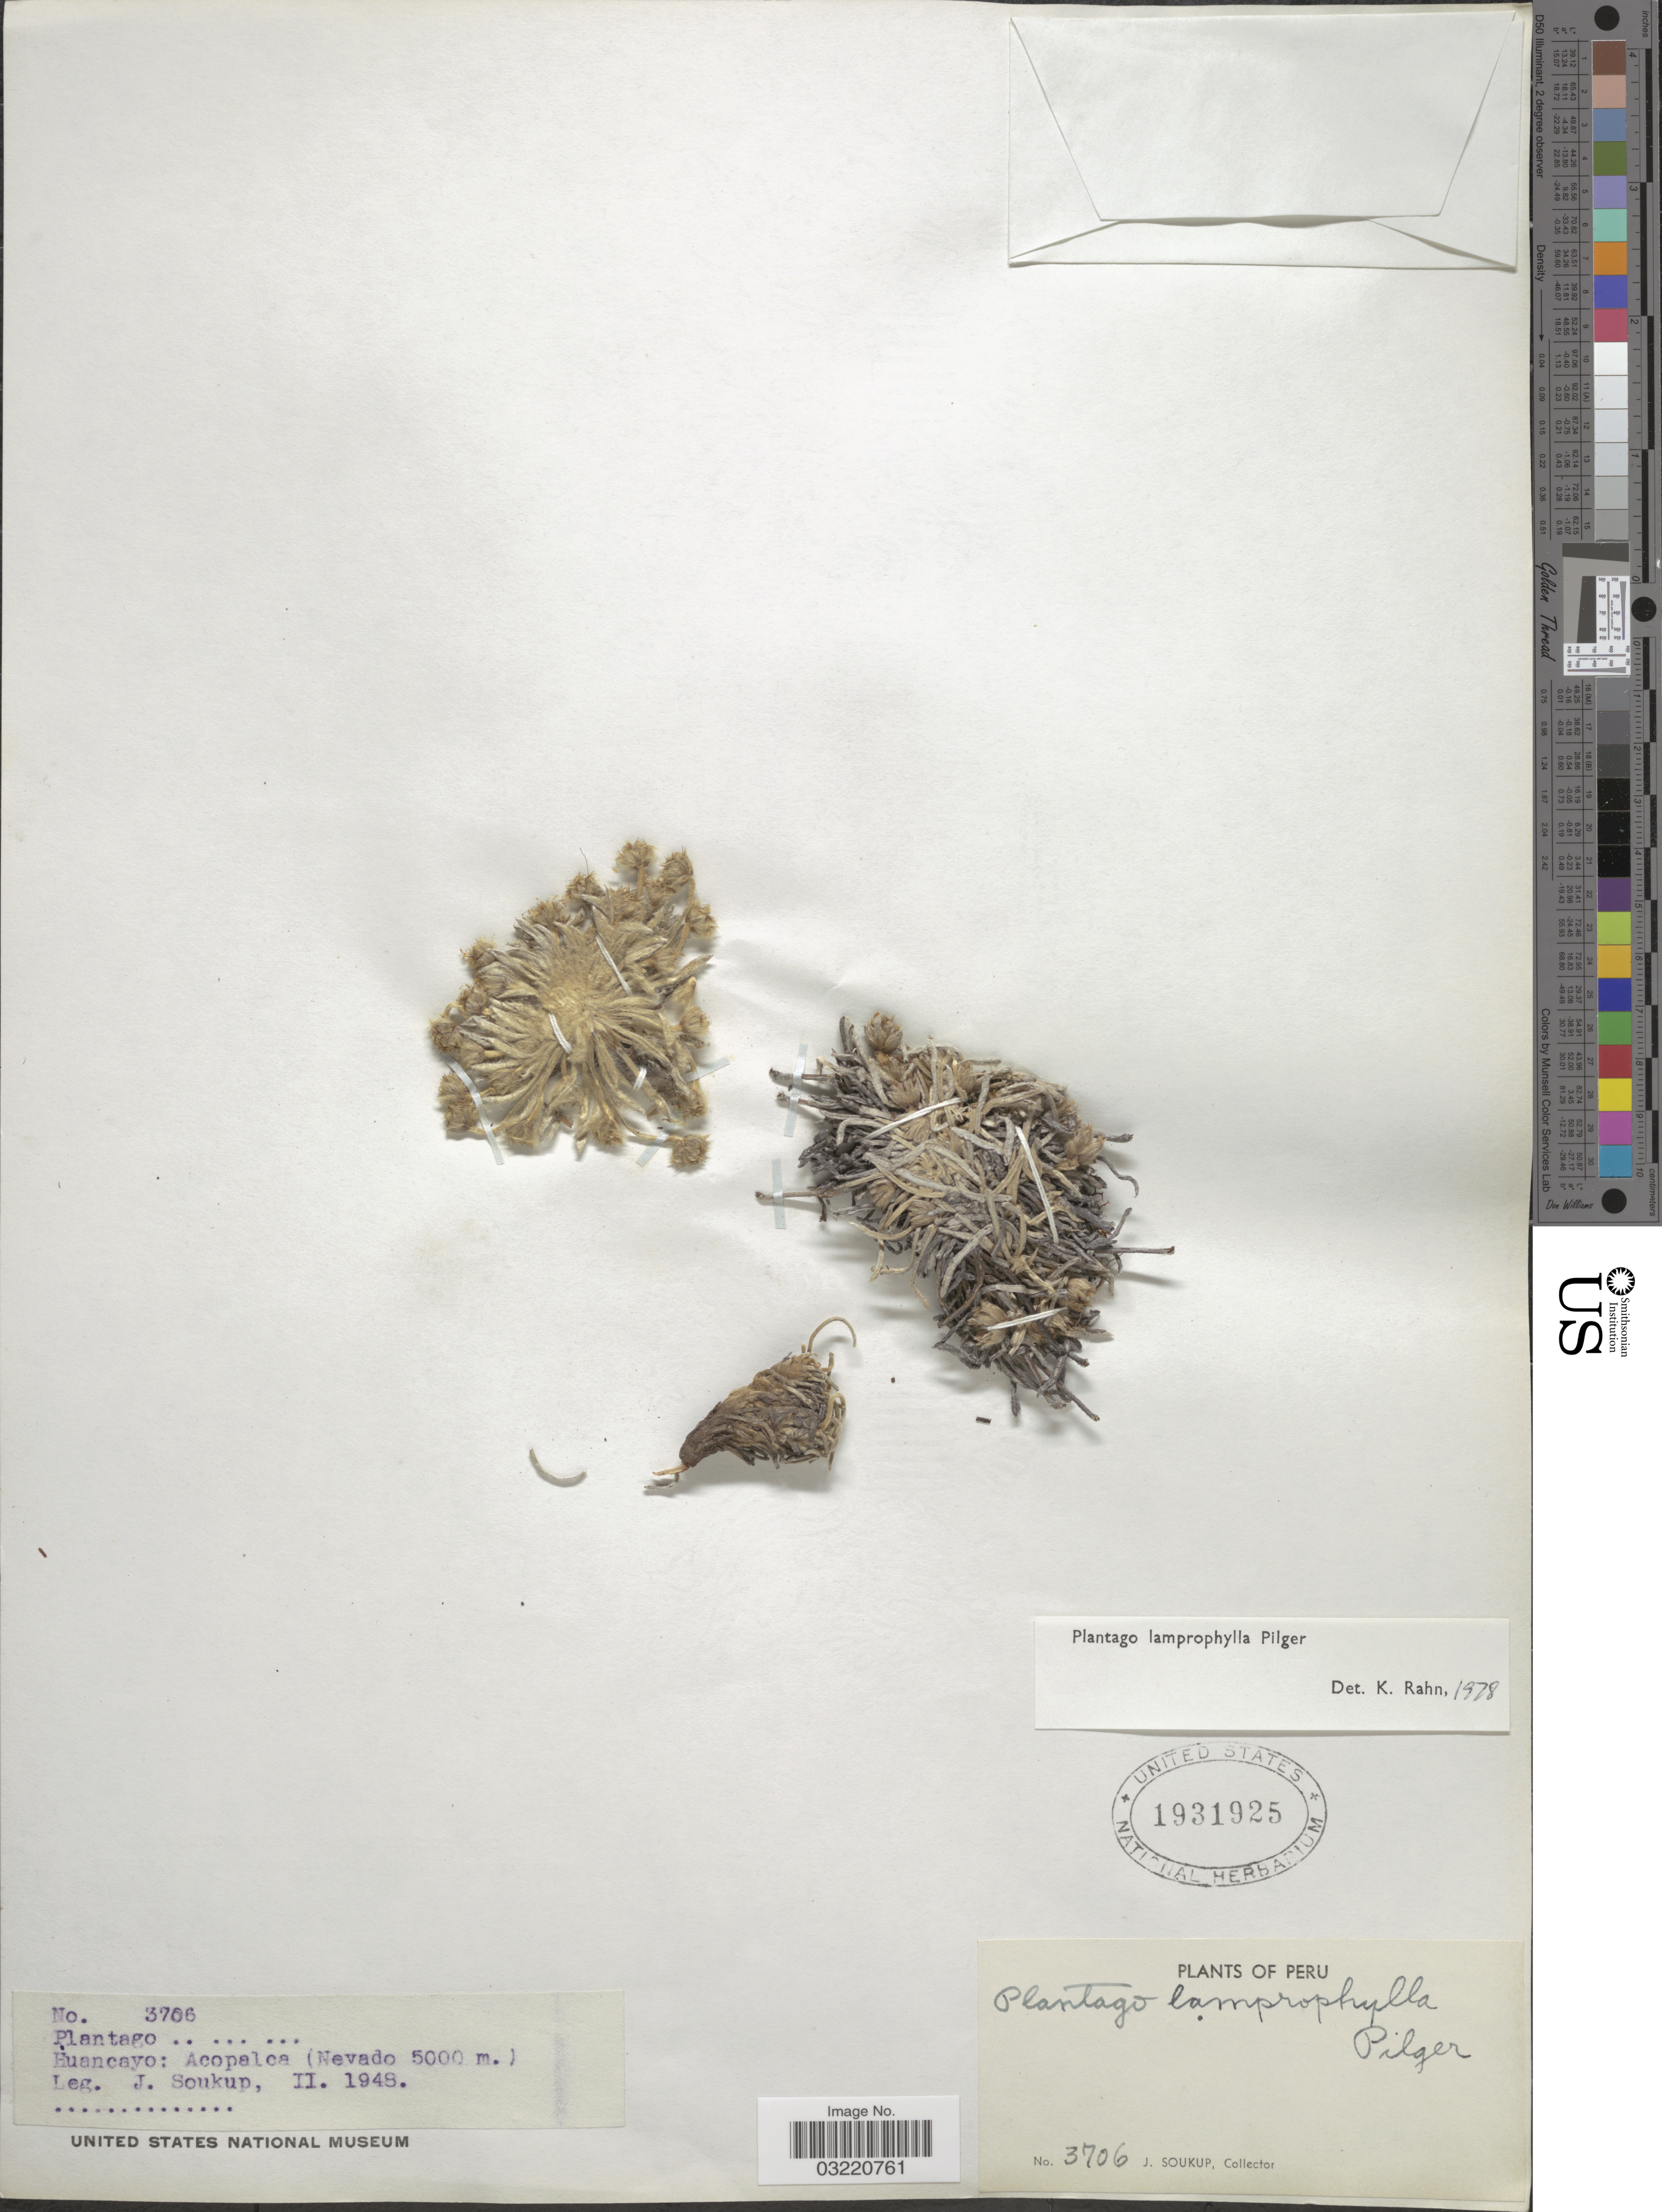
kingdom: Plantae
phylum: Tracheophyta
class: Magnoliopsida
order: Lamiales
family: Plantaginaceae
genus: Plantago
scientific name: Plantago lamprophylla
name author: Pilg.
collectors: J. Soukop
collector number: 3706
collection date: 1948-02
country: Peru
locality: Huancayo: Acopalca (Nevado).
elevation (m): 5000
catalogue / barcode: US 1931925